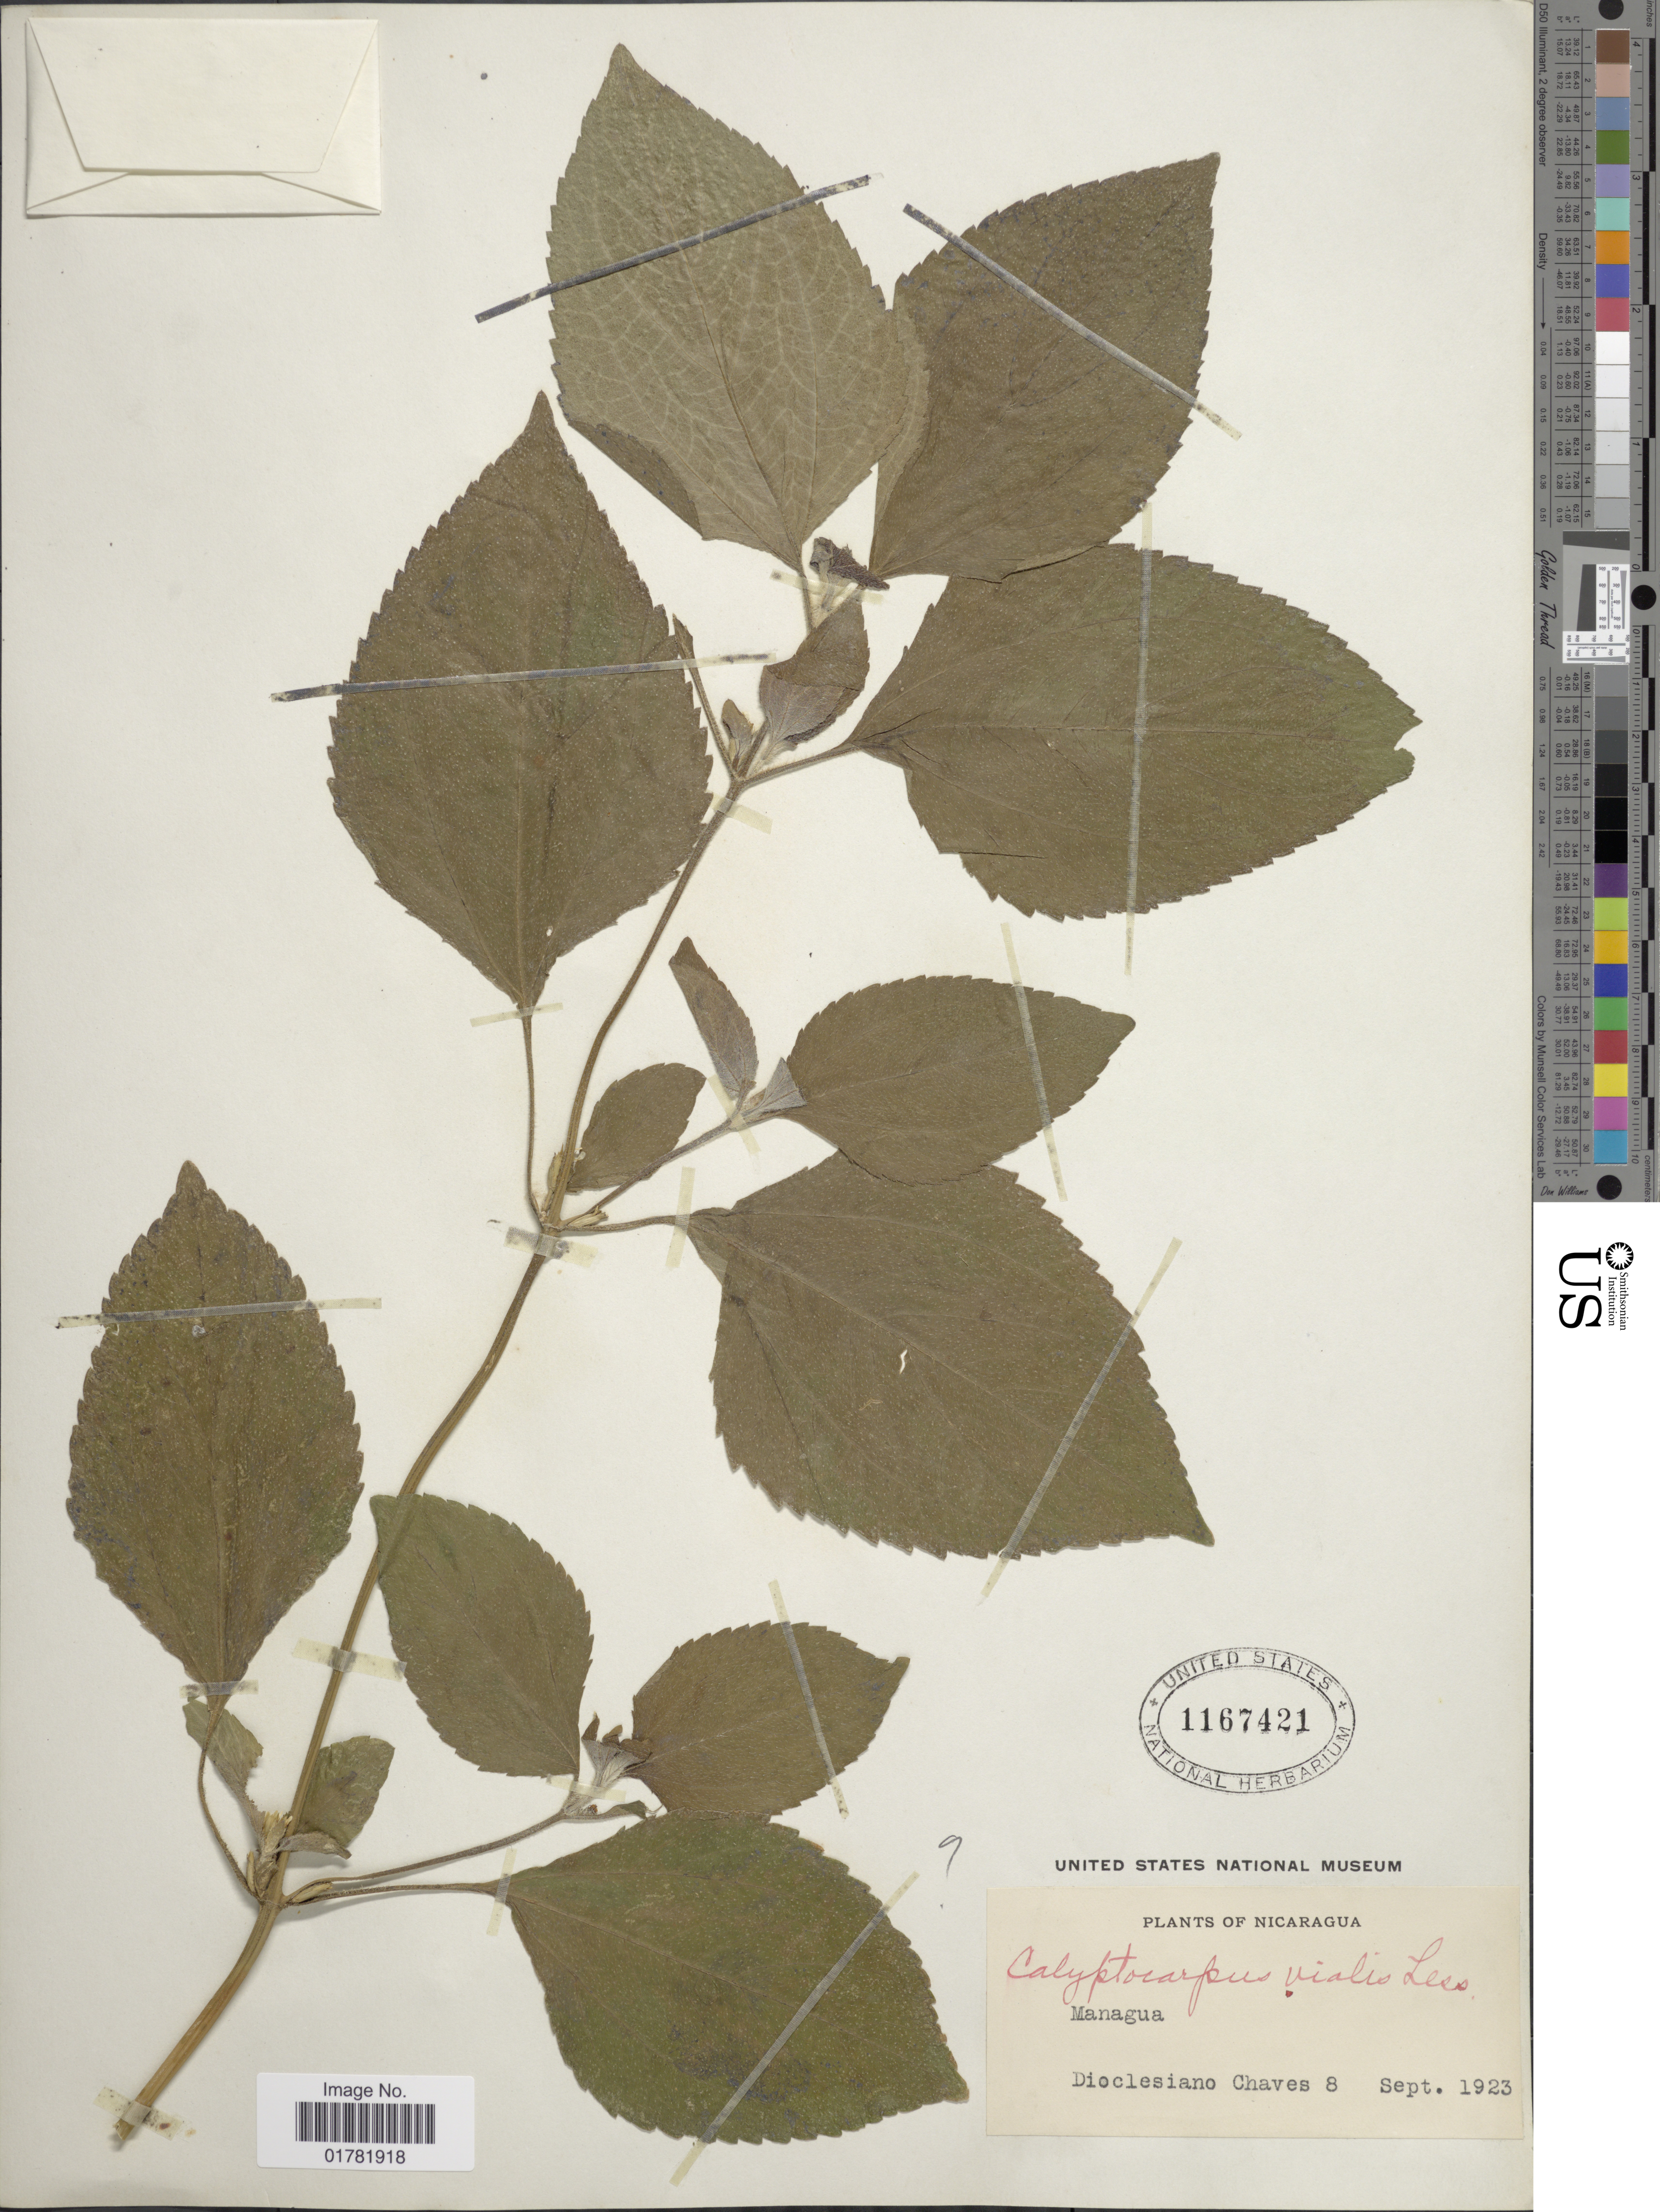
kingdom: Plantae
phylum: Tracheophyta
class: Magnoliopsida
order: Asterales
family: Asteraceae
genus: Synedrella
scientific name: Synedrella nodiflora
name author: (L.) Gaertn.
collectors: D. Chaves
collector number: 8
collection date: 1923-09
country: Nicaragua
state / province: Managua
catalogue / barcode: US 1167421